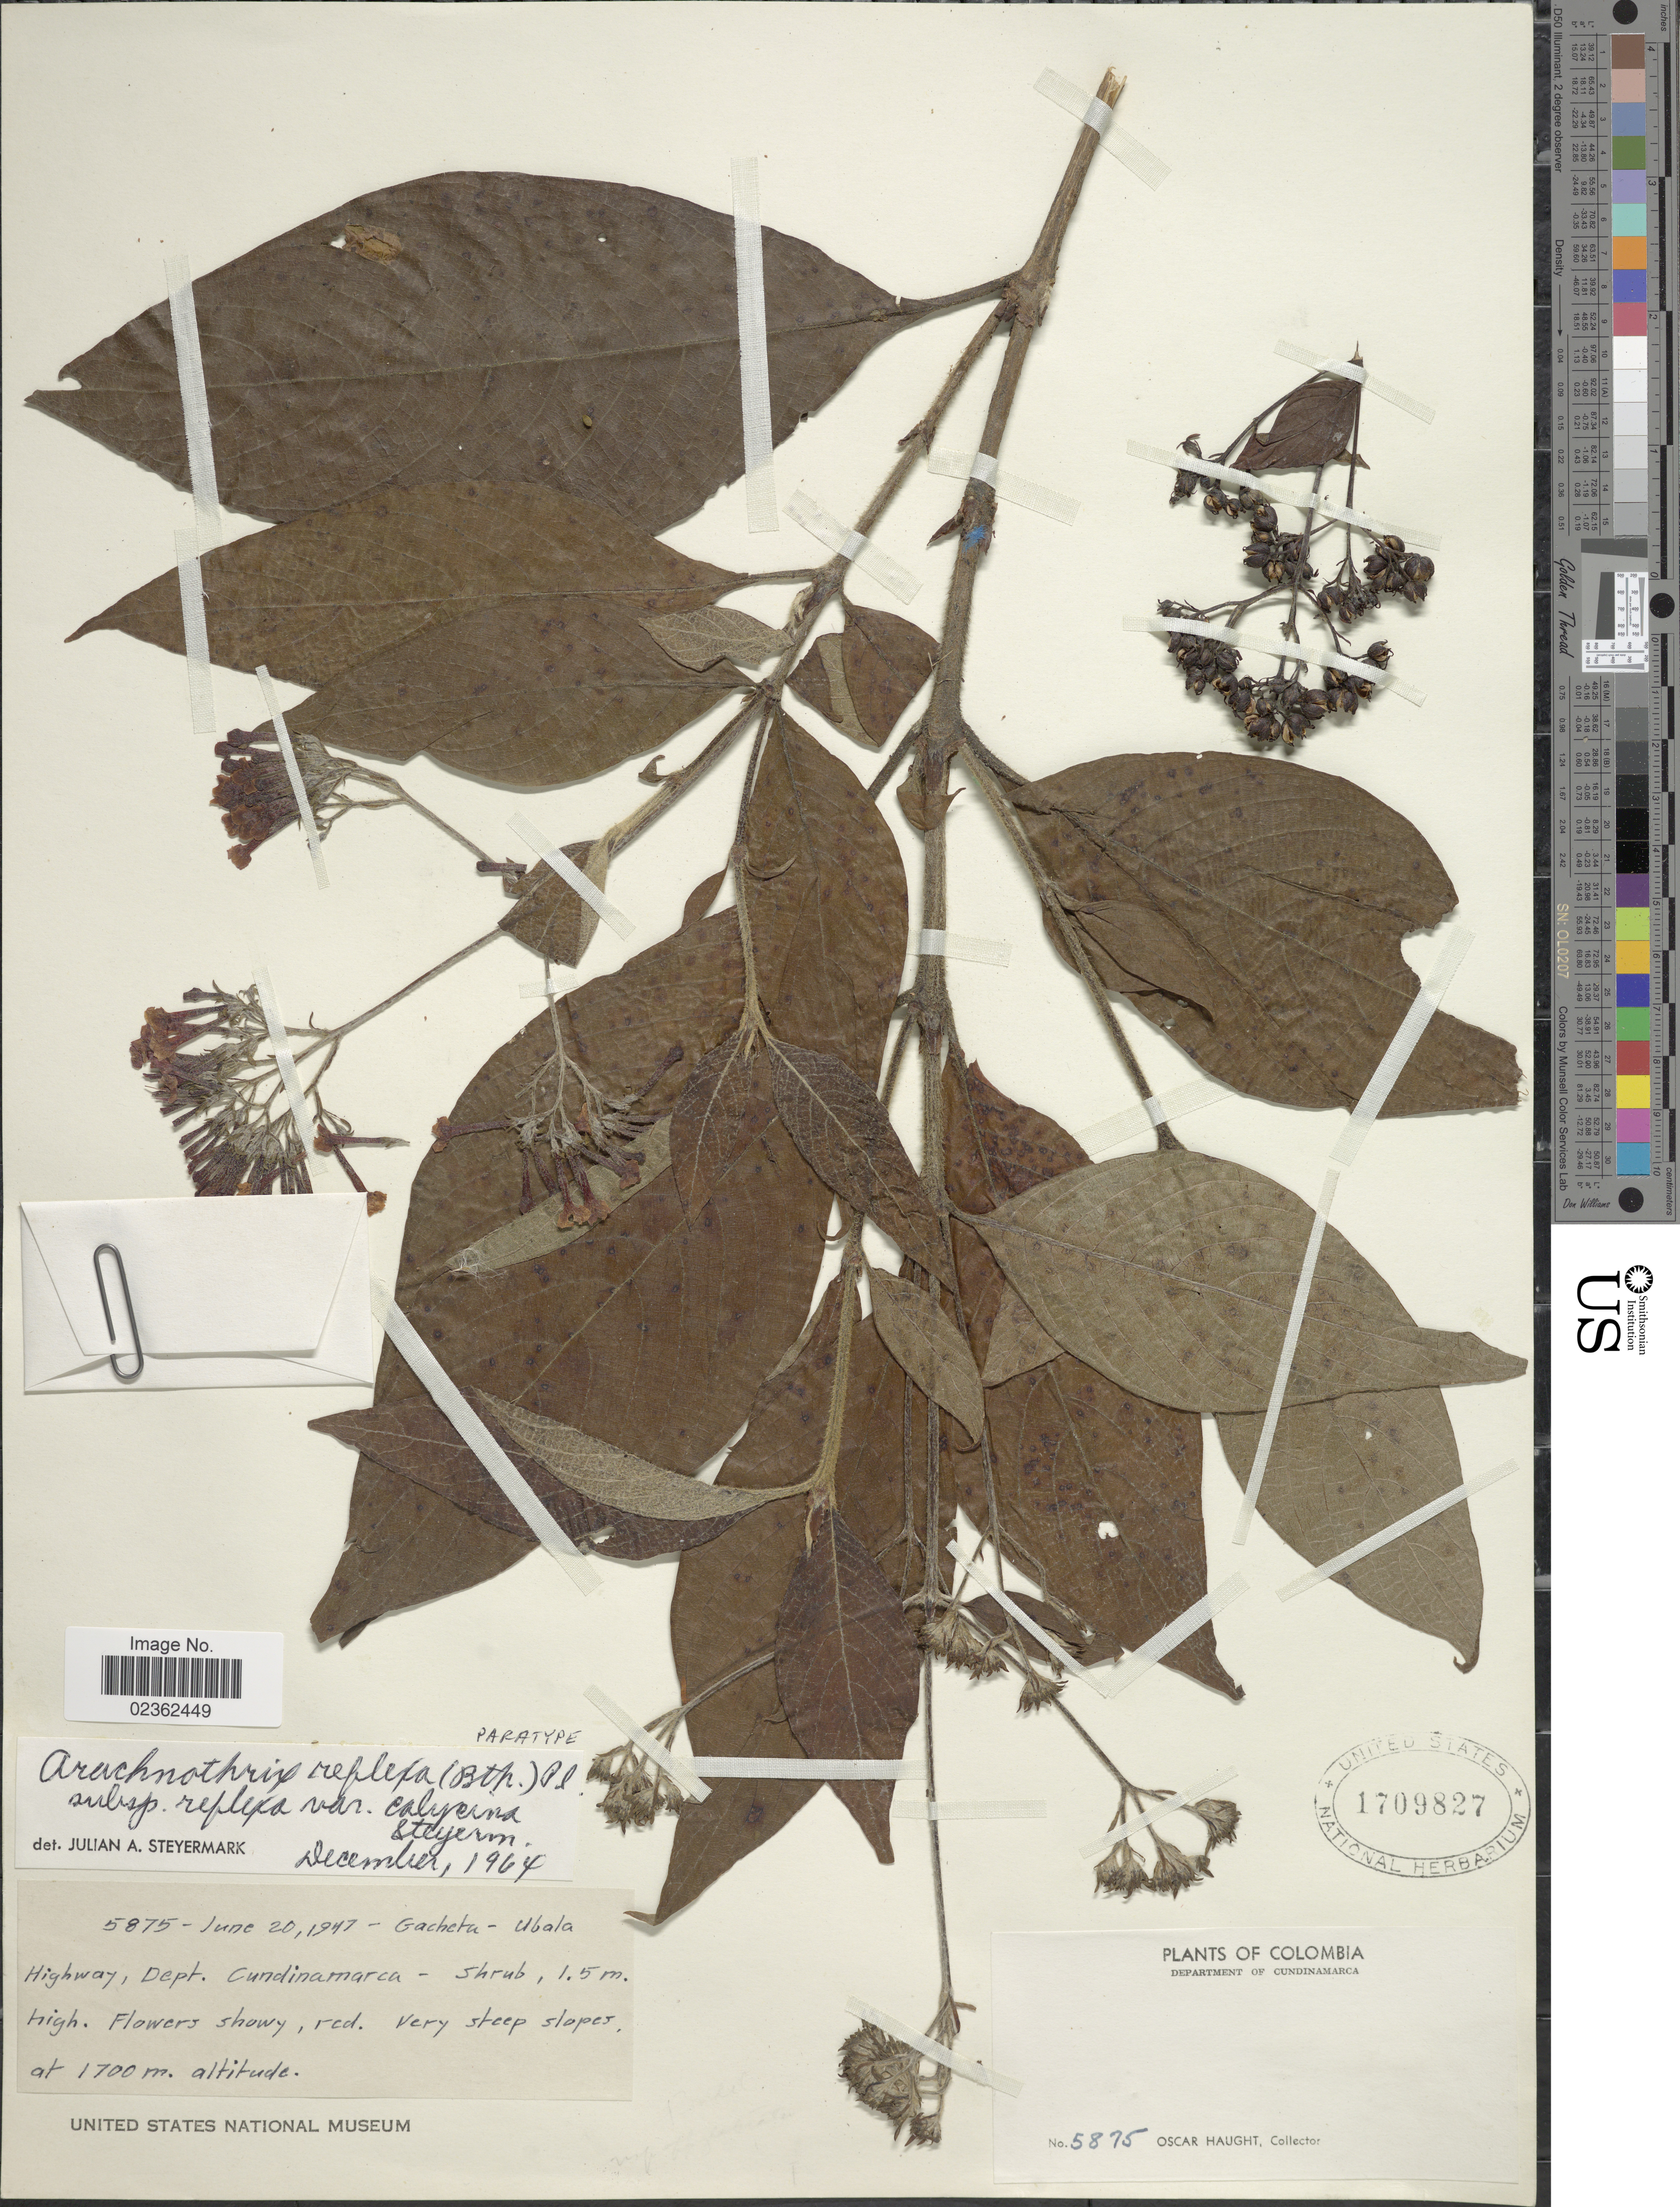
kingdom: Plantae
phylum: Tracheophyta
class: Magnoliopsida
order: Gentianales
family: Rubiaceae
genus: Arachnothryx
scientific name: Arachnothryx reflexa var. calycina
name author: Steyerm.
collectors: O. L. Haught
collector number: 5875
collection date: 1947-06-20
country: Colombia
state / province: Cundinamarca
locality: Gracheta-Ubala Highway, very steep slopes.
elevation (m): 1700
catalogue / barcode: US 1709827